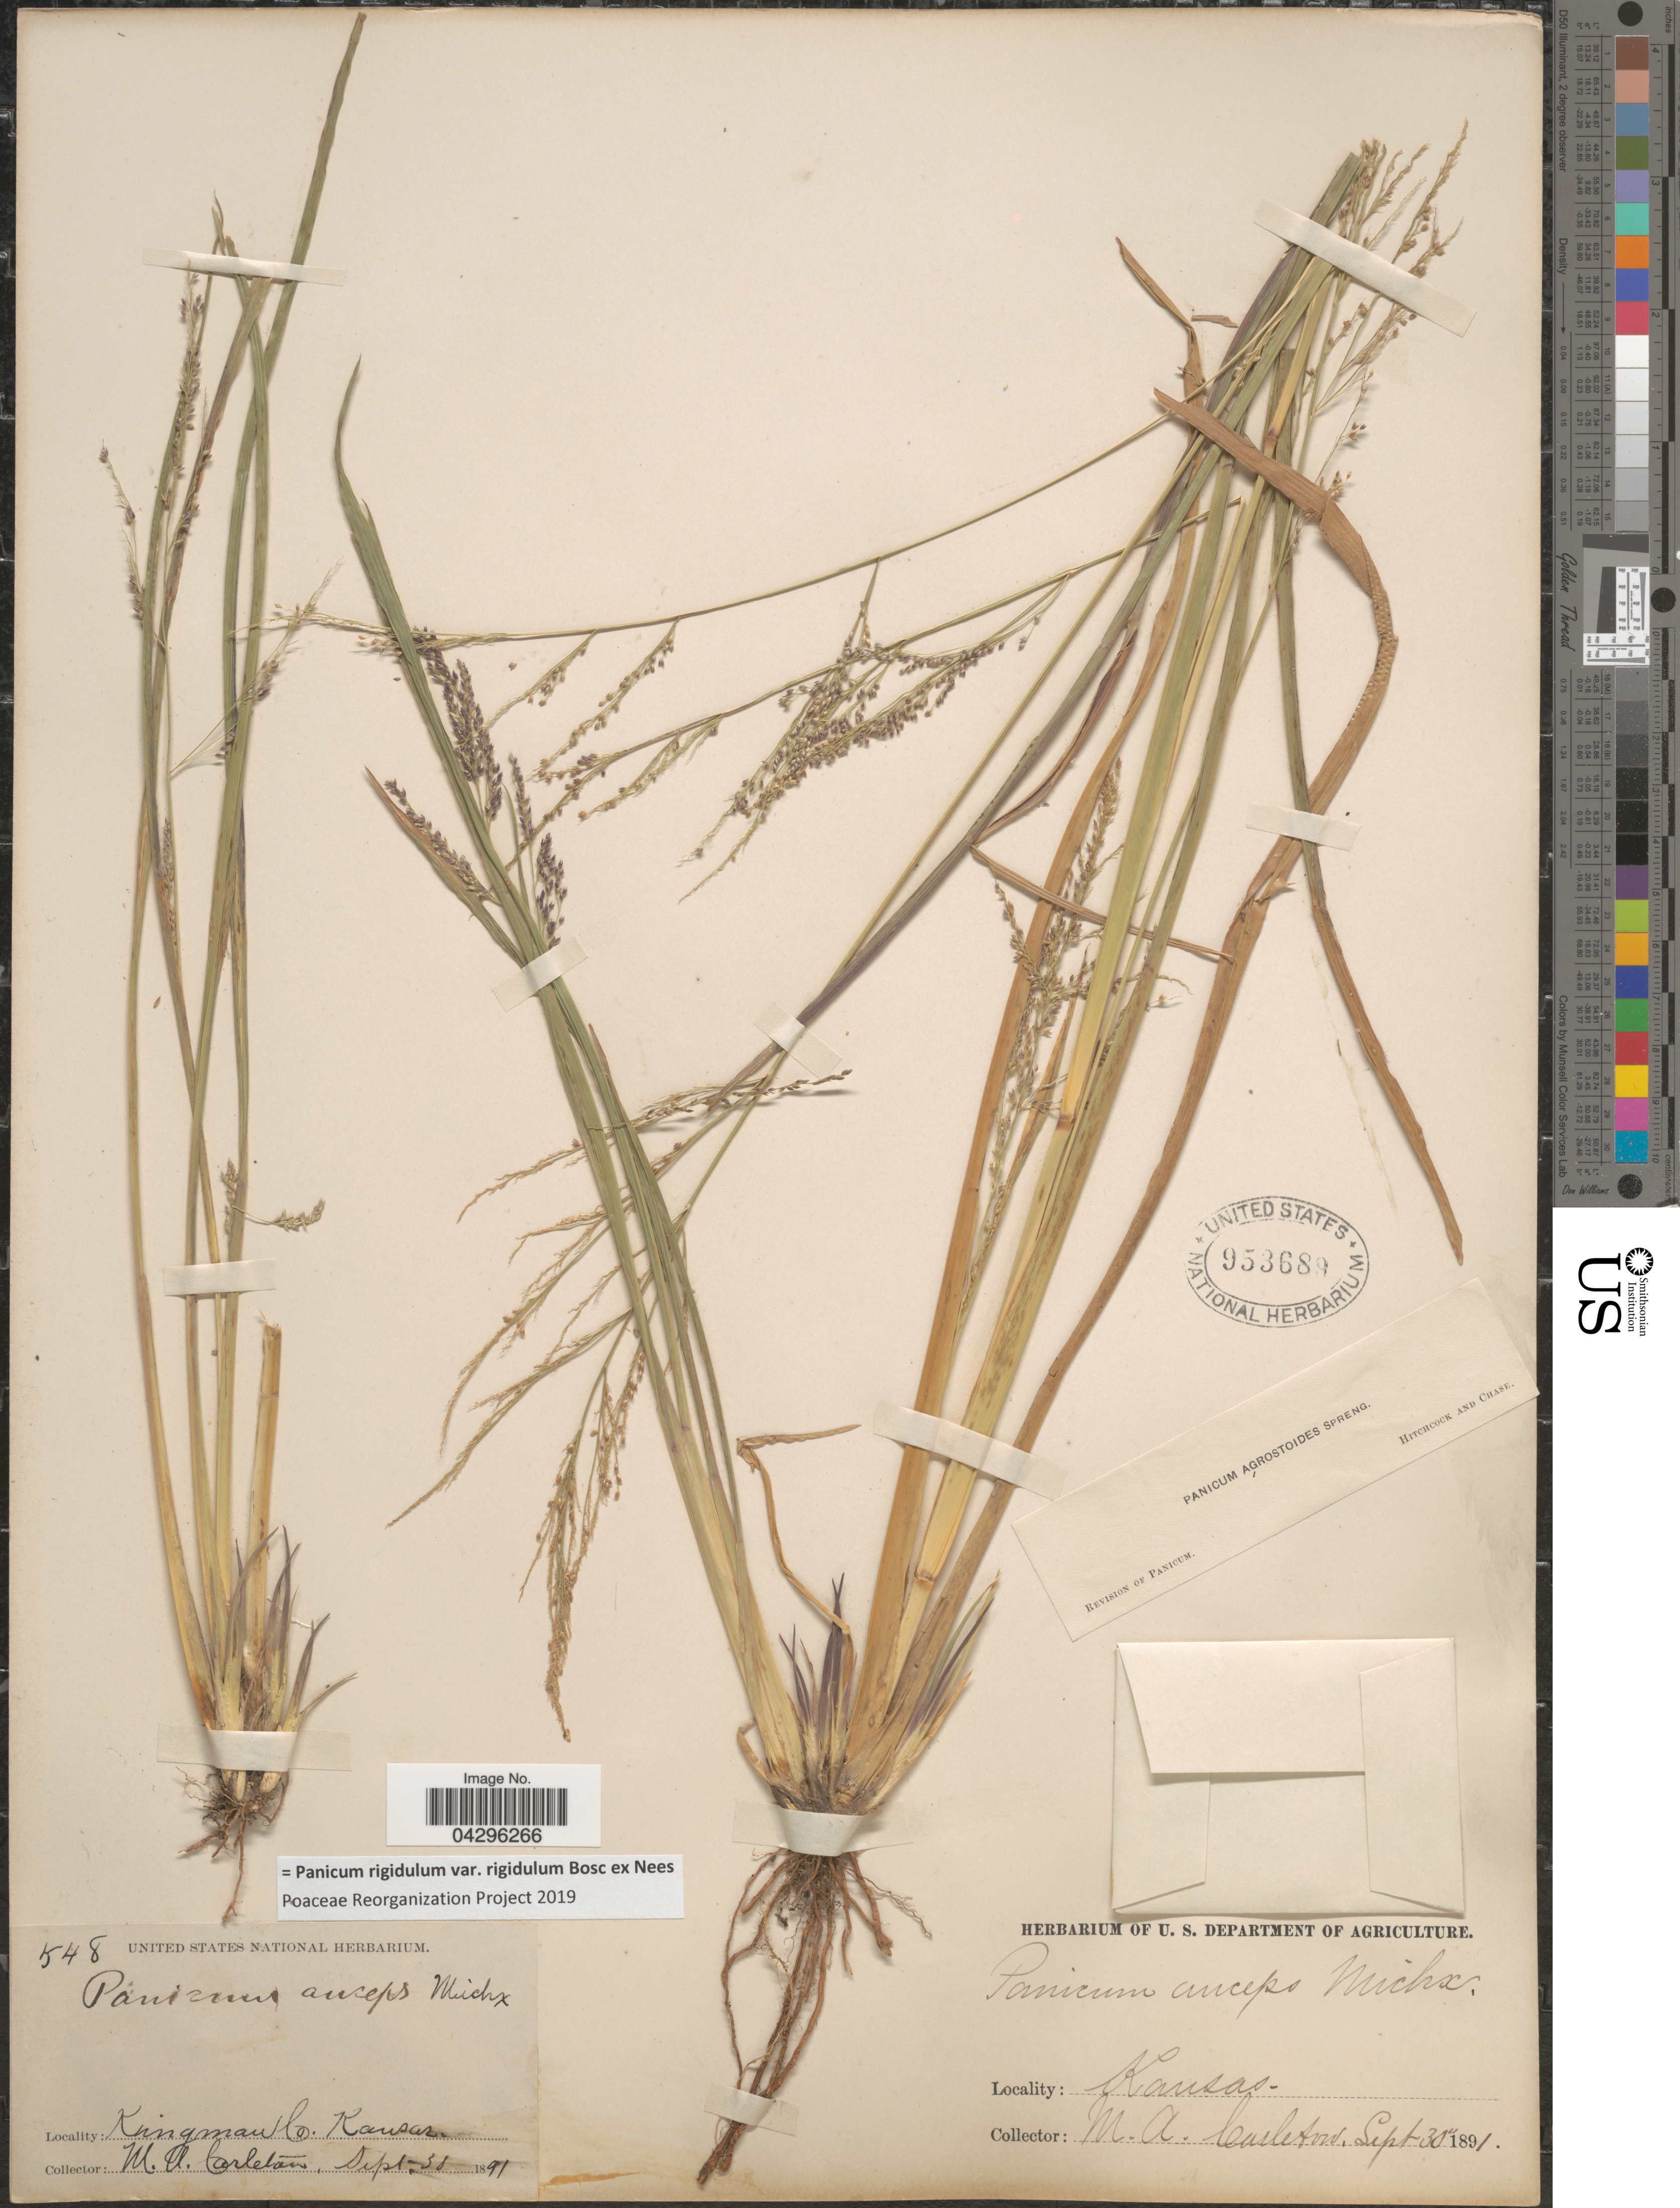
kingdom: Plantae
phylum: Tracheophyta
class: Liliopsida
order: Poales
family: Poaceae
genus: Panicum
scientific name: Panicum rigidulum var. rigidulum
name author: Bosc ex Nees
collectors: M. A. Carleton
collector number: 548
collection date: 1891-09-30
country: United States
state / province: Kansas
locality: Kingman Co.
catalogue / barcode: US 953689